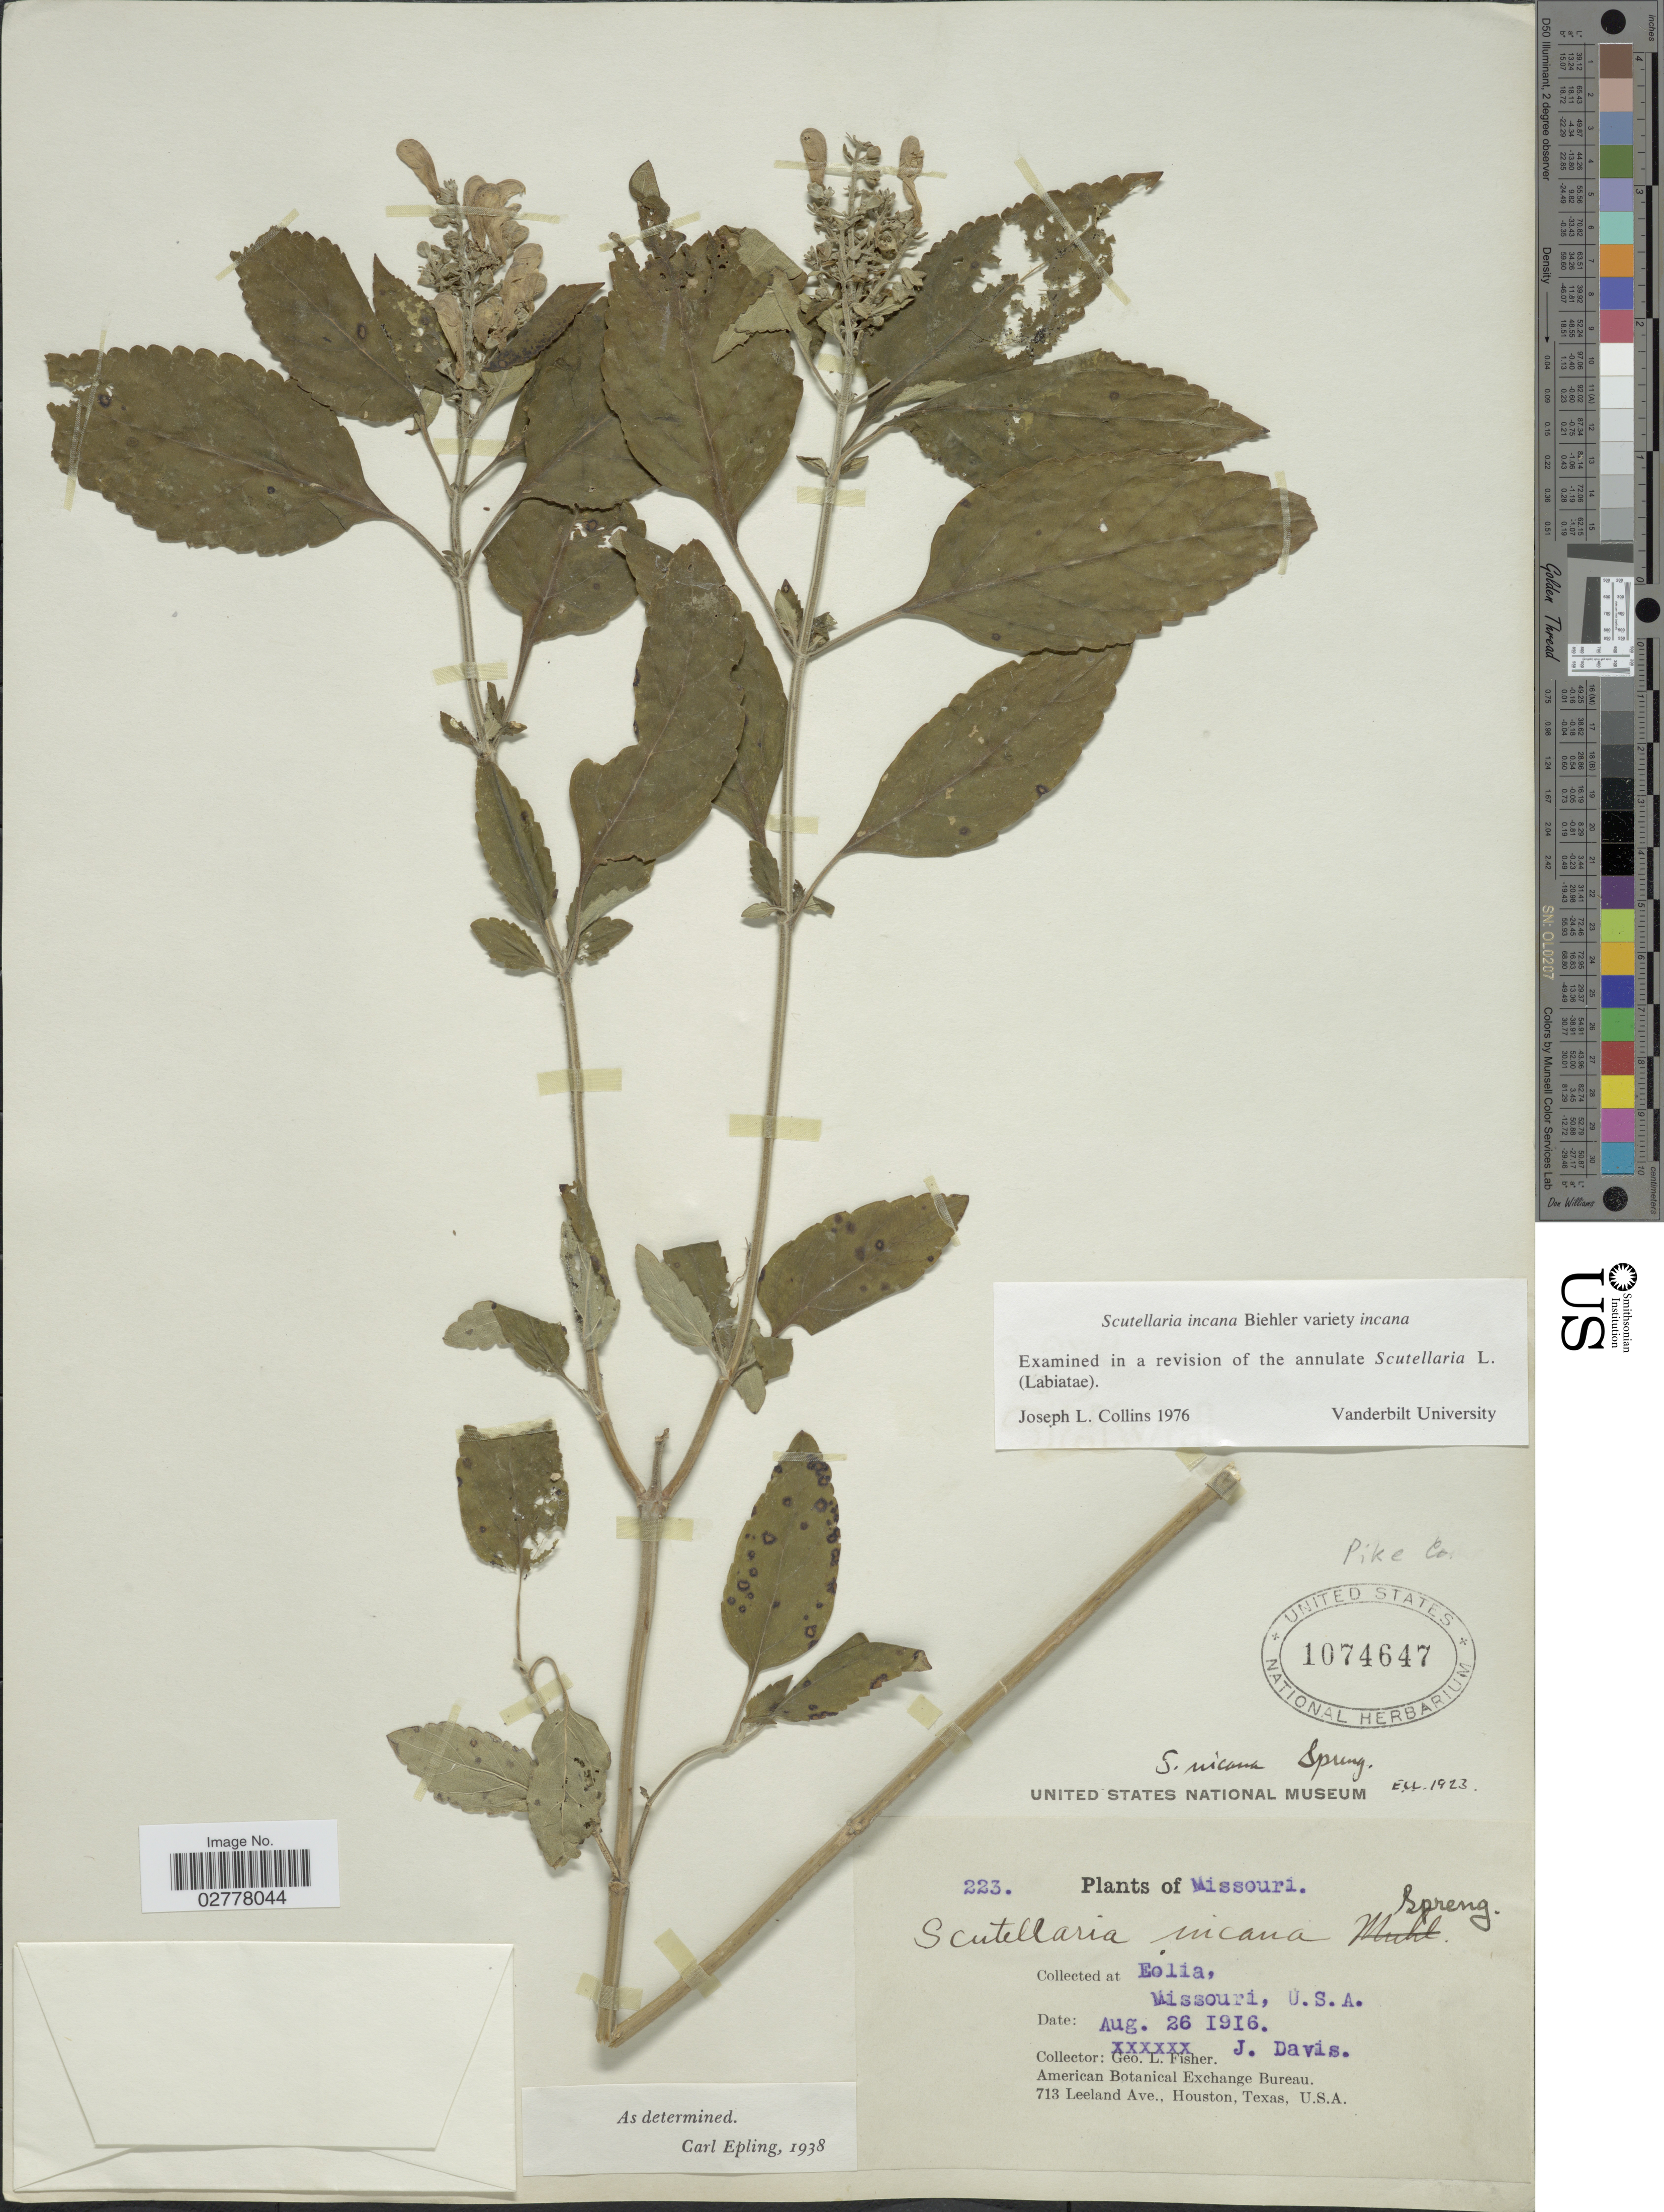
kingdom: Plantae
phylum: Tracheophyta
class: Magnoliopsida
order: Lamiales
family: Lamiaceae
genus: Scutellaria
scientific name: Scutellaria incana var. incana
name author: Biehler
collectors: J. Davis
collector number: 223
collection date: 1916-08-26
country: United States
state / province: Missouri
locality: Eolia. Pike Co.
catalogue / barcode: US 1074647